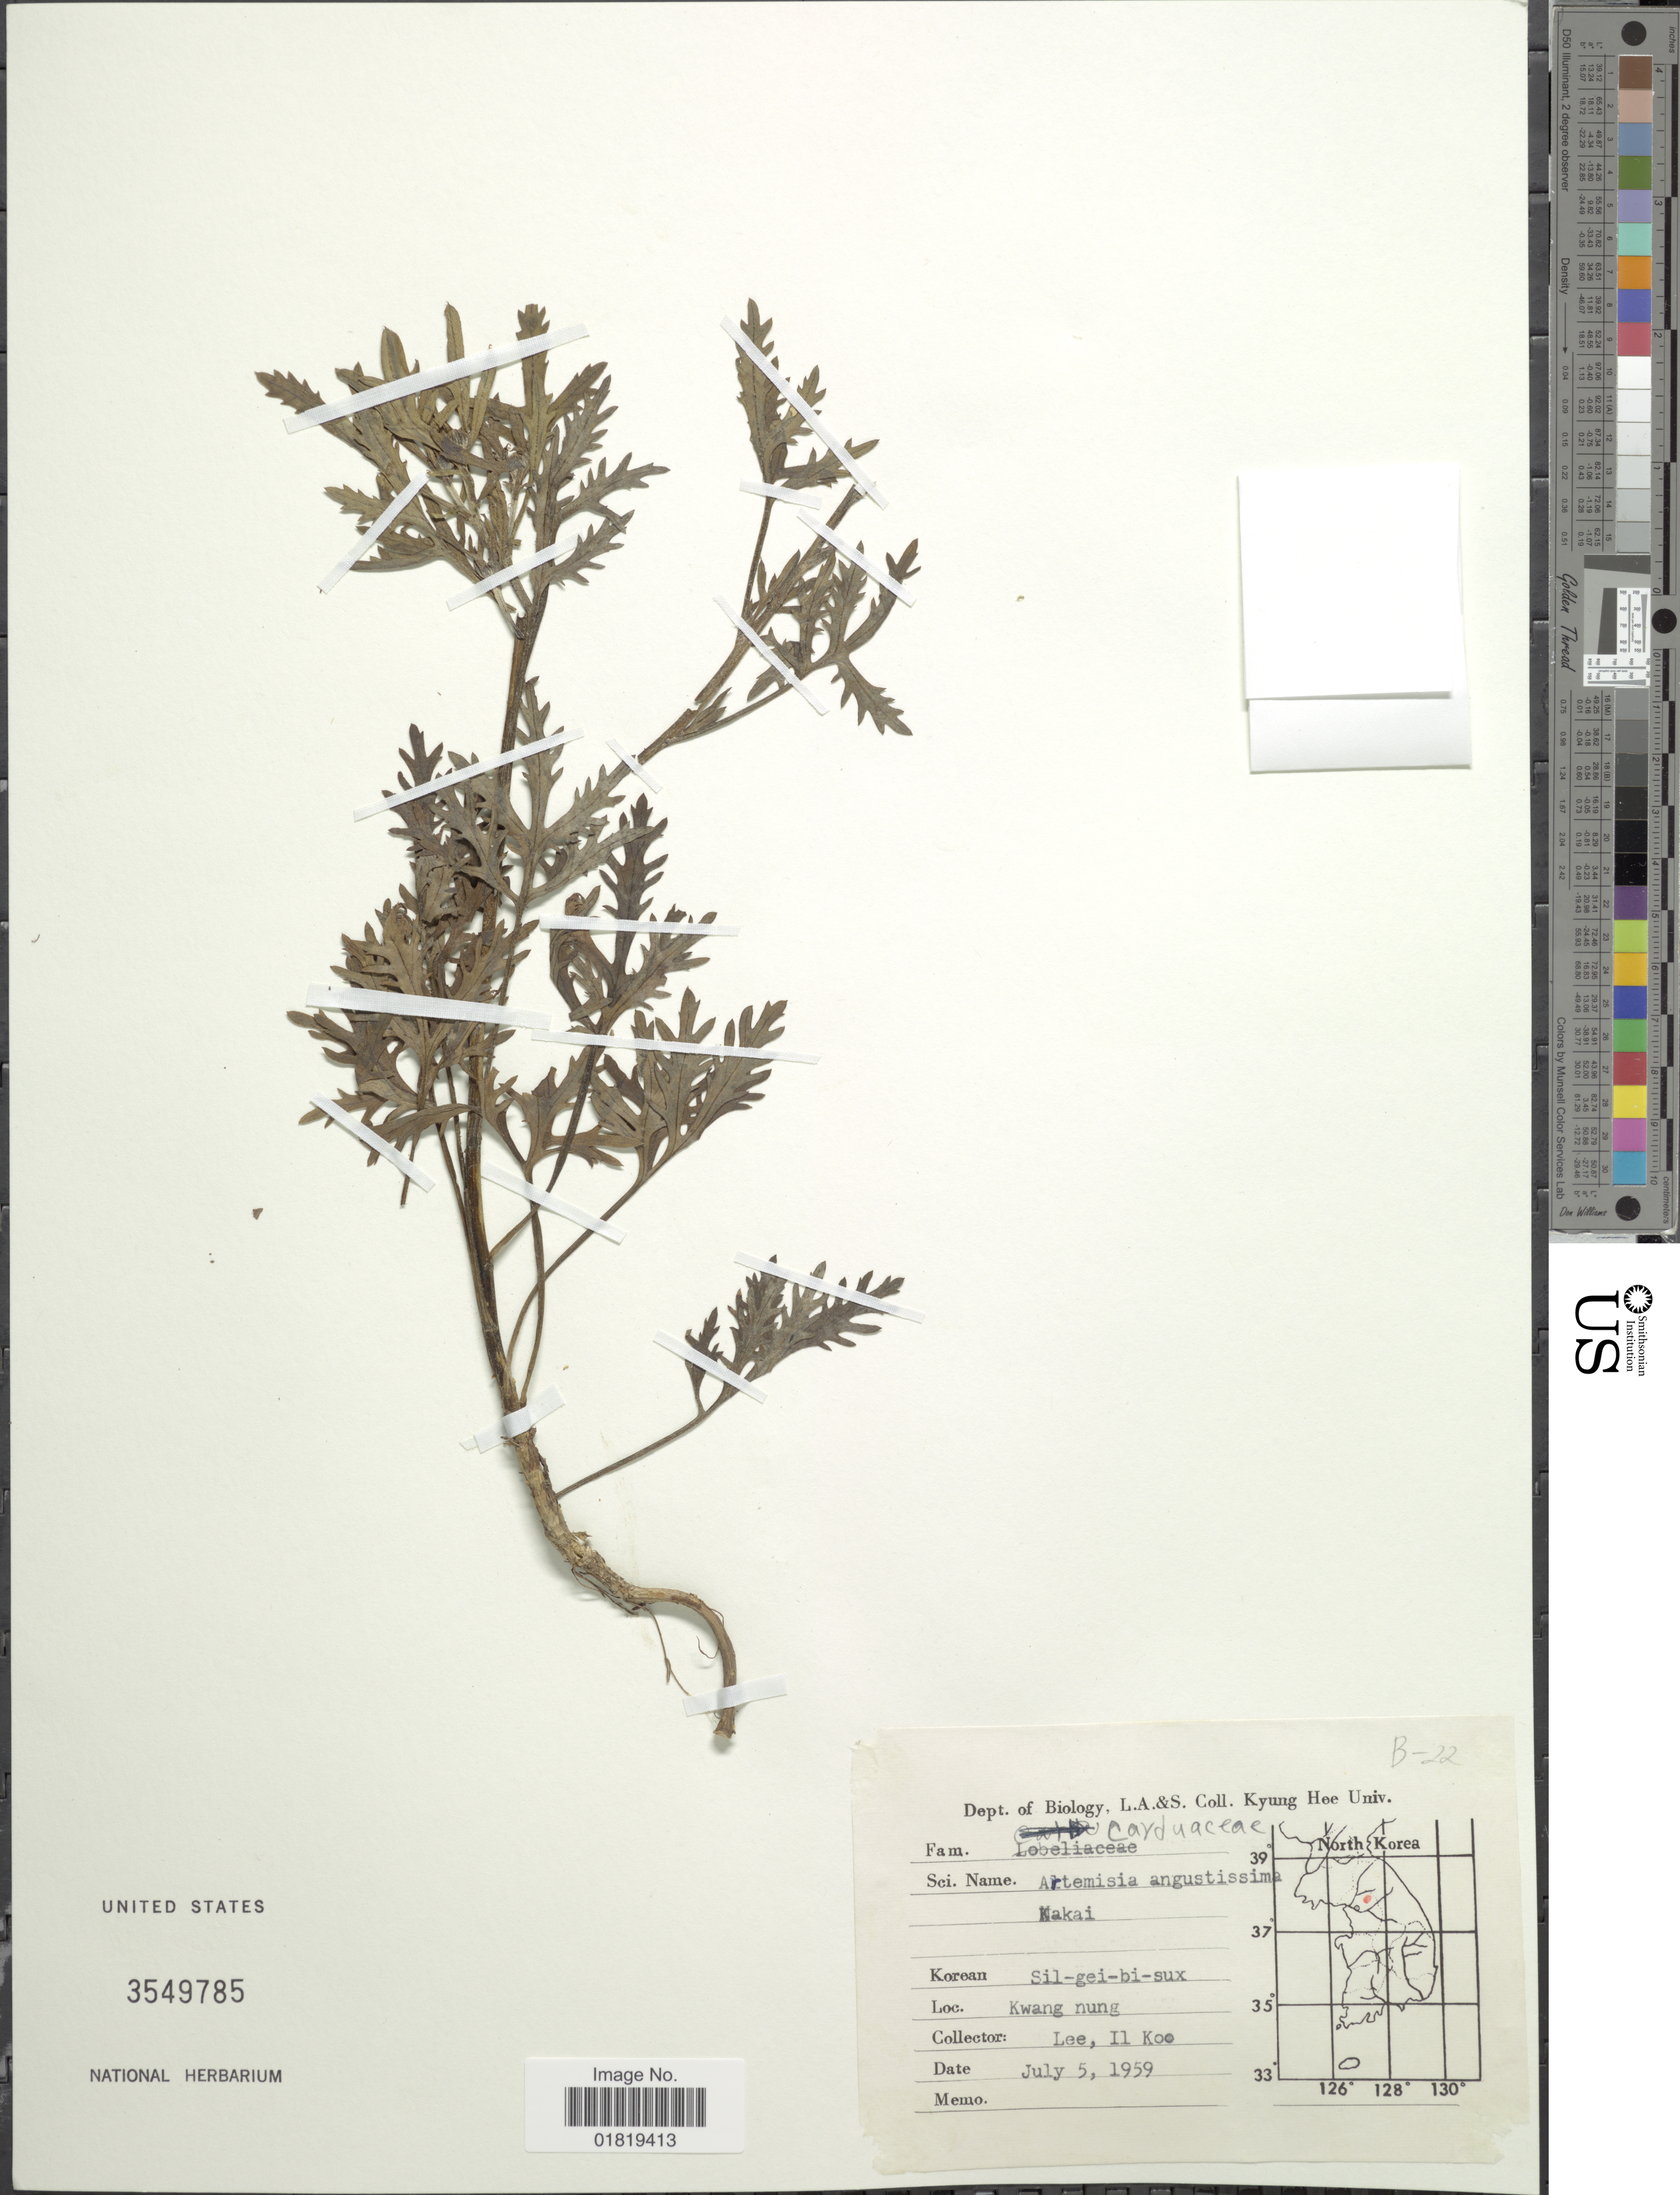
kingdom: Plantae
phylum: Tracheophyta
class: Magnoliopsida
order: Asterales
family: Asteraceae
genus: Artemisia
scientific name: Artemisia sp.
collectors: I. Lee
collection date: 1959-07-05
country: South Korea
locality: Kwang Nung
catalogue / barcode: US 3549785